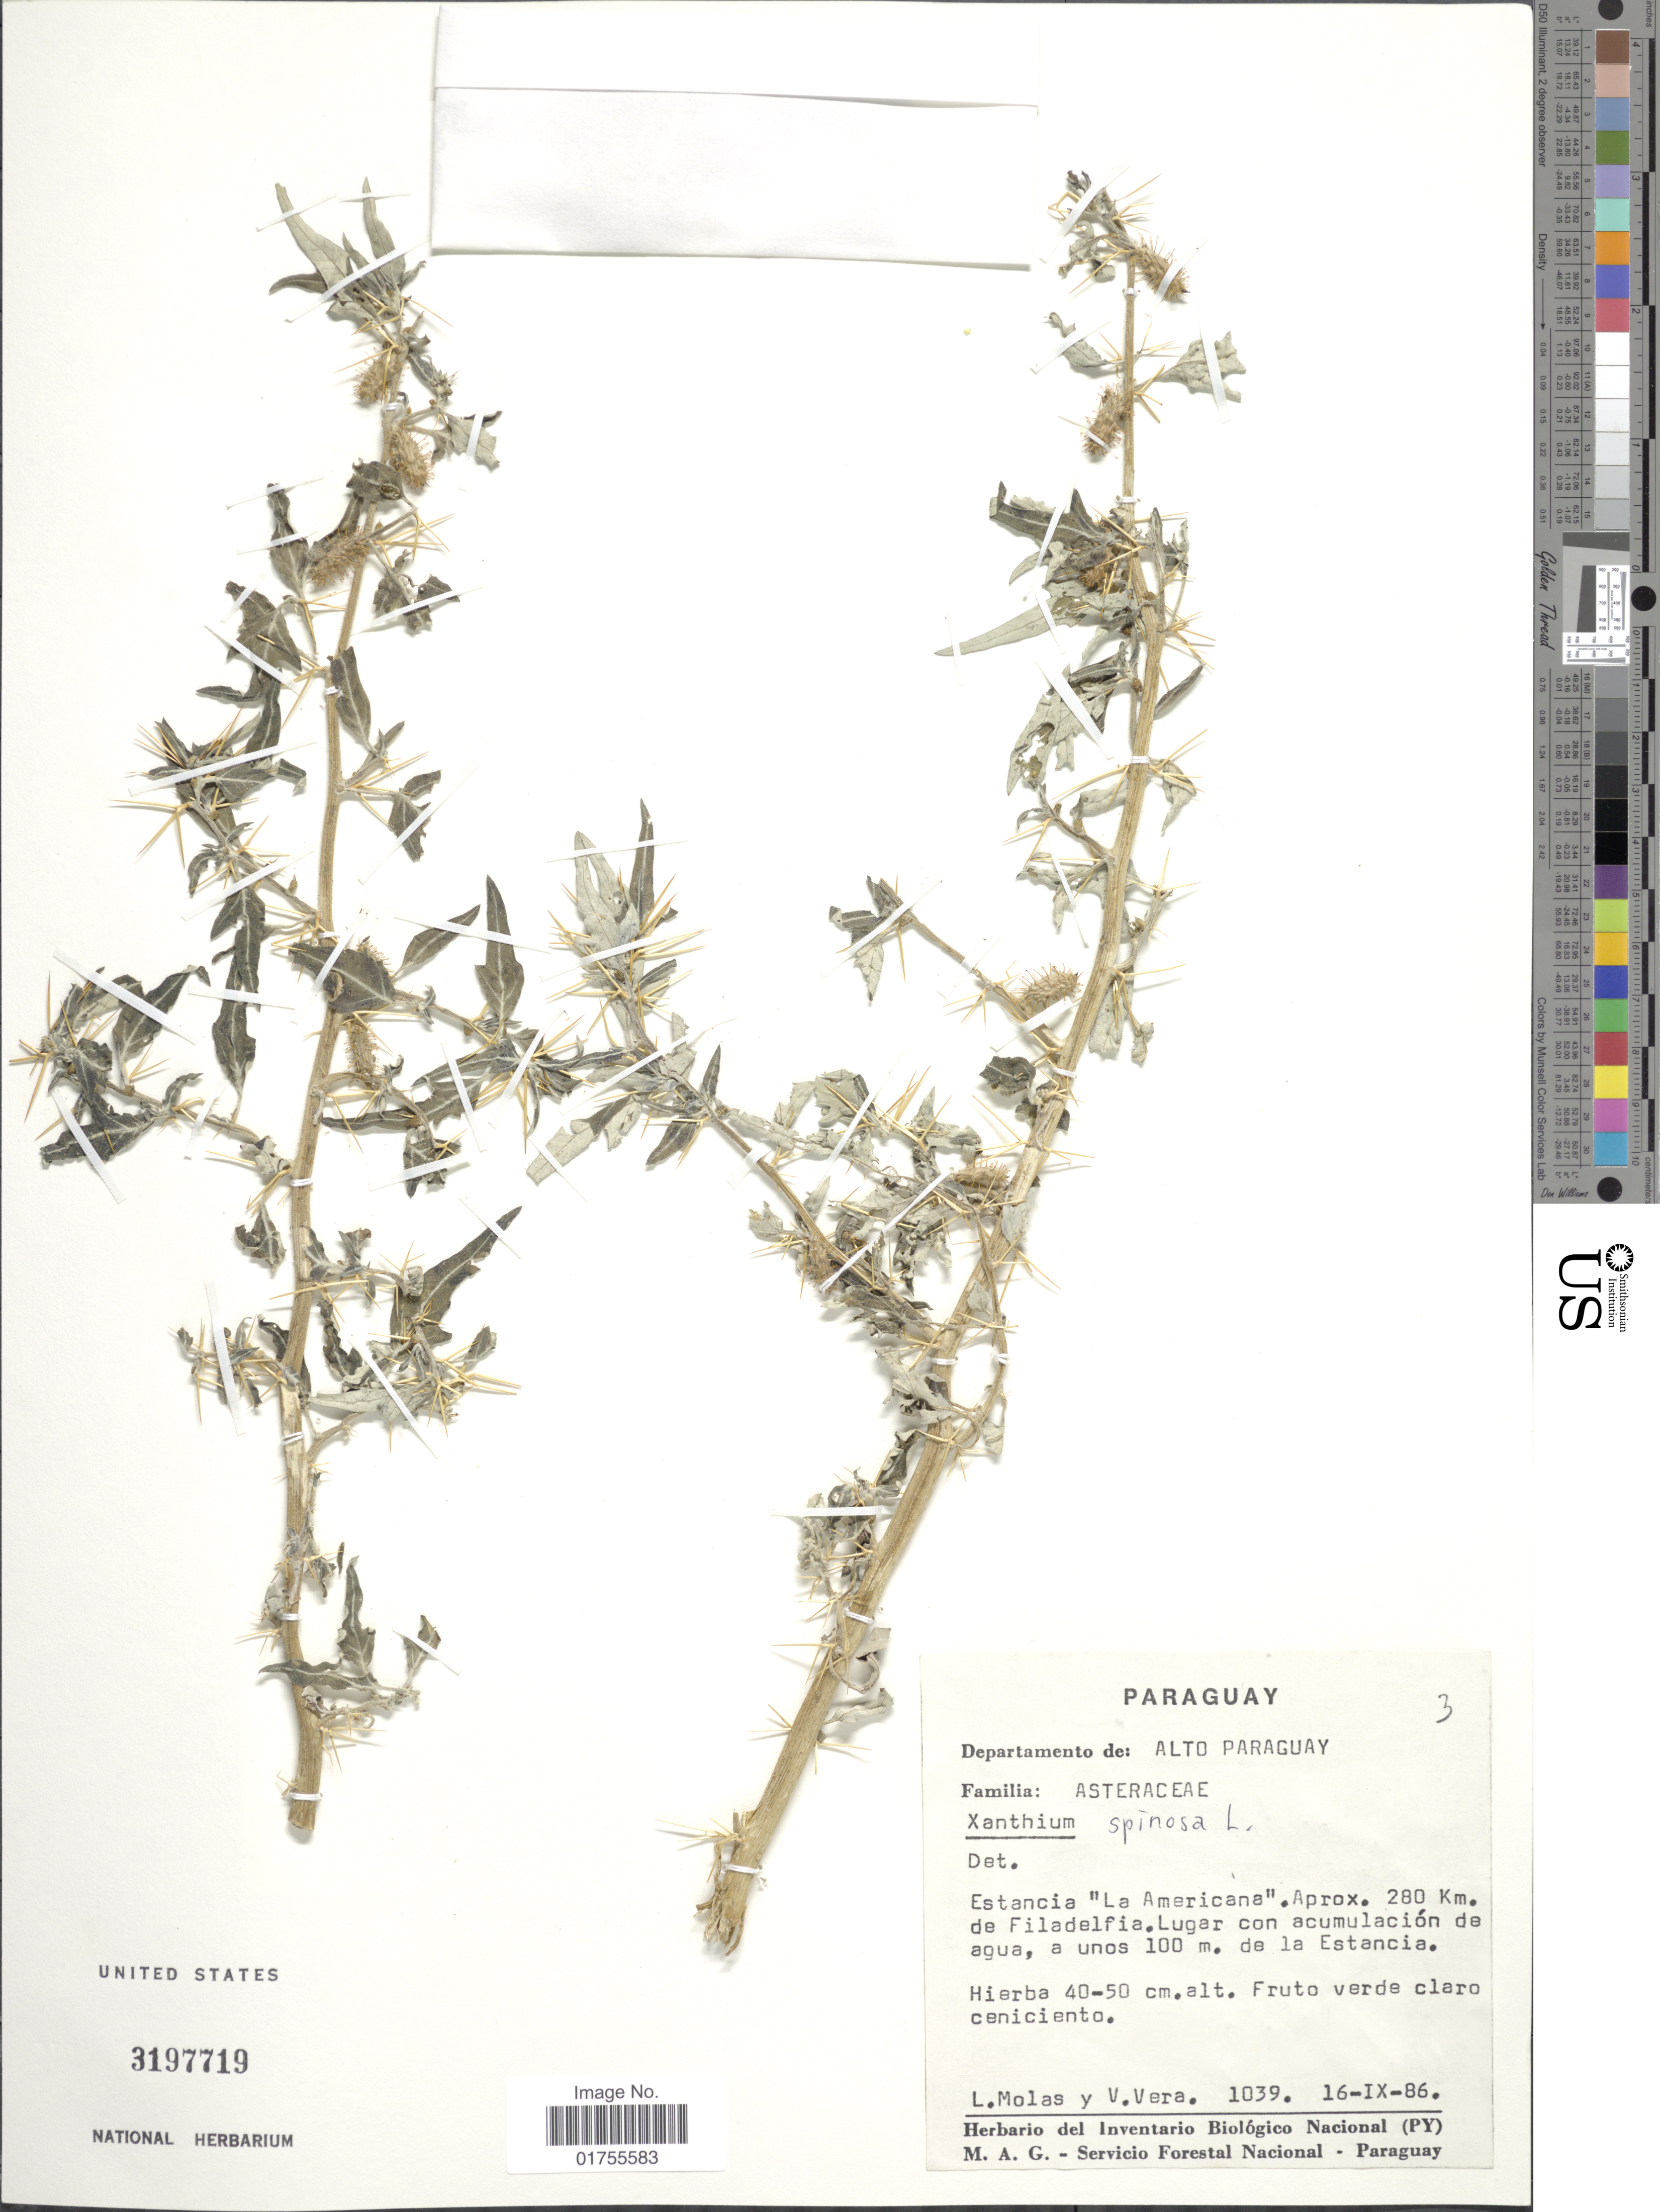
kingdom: Plantae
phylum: Tracheophyta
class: Magnoliopsida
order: Asterales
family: Asteraceae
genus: Xanthium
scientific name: Xanthium spinosum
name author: L.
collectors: L. Molas & V. Vera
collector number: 1039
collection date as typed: Transcribed d/m/y: 16/9/86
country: Paraguay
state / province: Alto Paraguay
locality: Departamento de: Alto Paraguay, Estancia "La Americana ", Aprox. 280 Km, de Filadelfia, Lugar con acumulacion de agua, a unos 100 m. de la Estancia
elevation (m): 100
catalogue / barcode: US 3197719